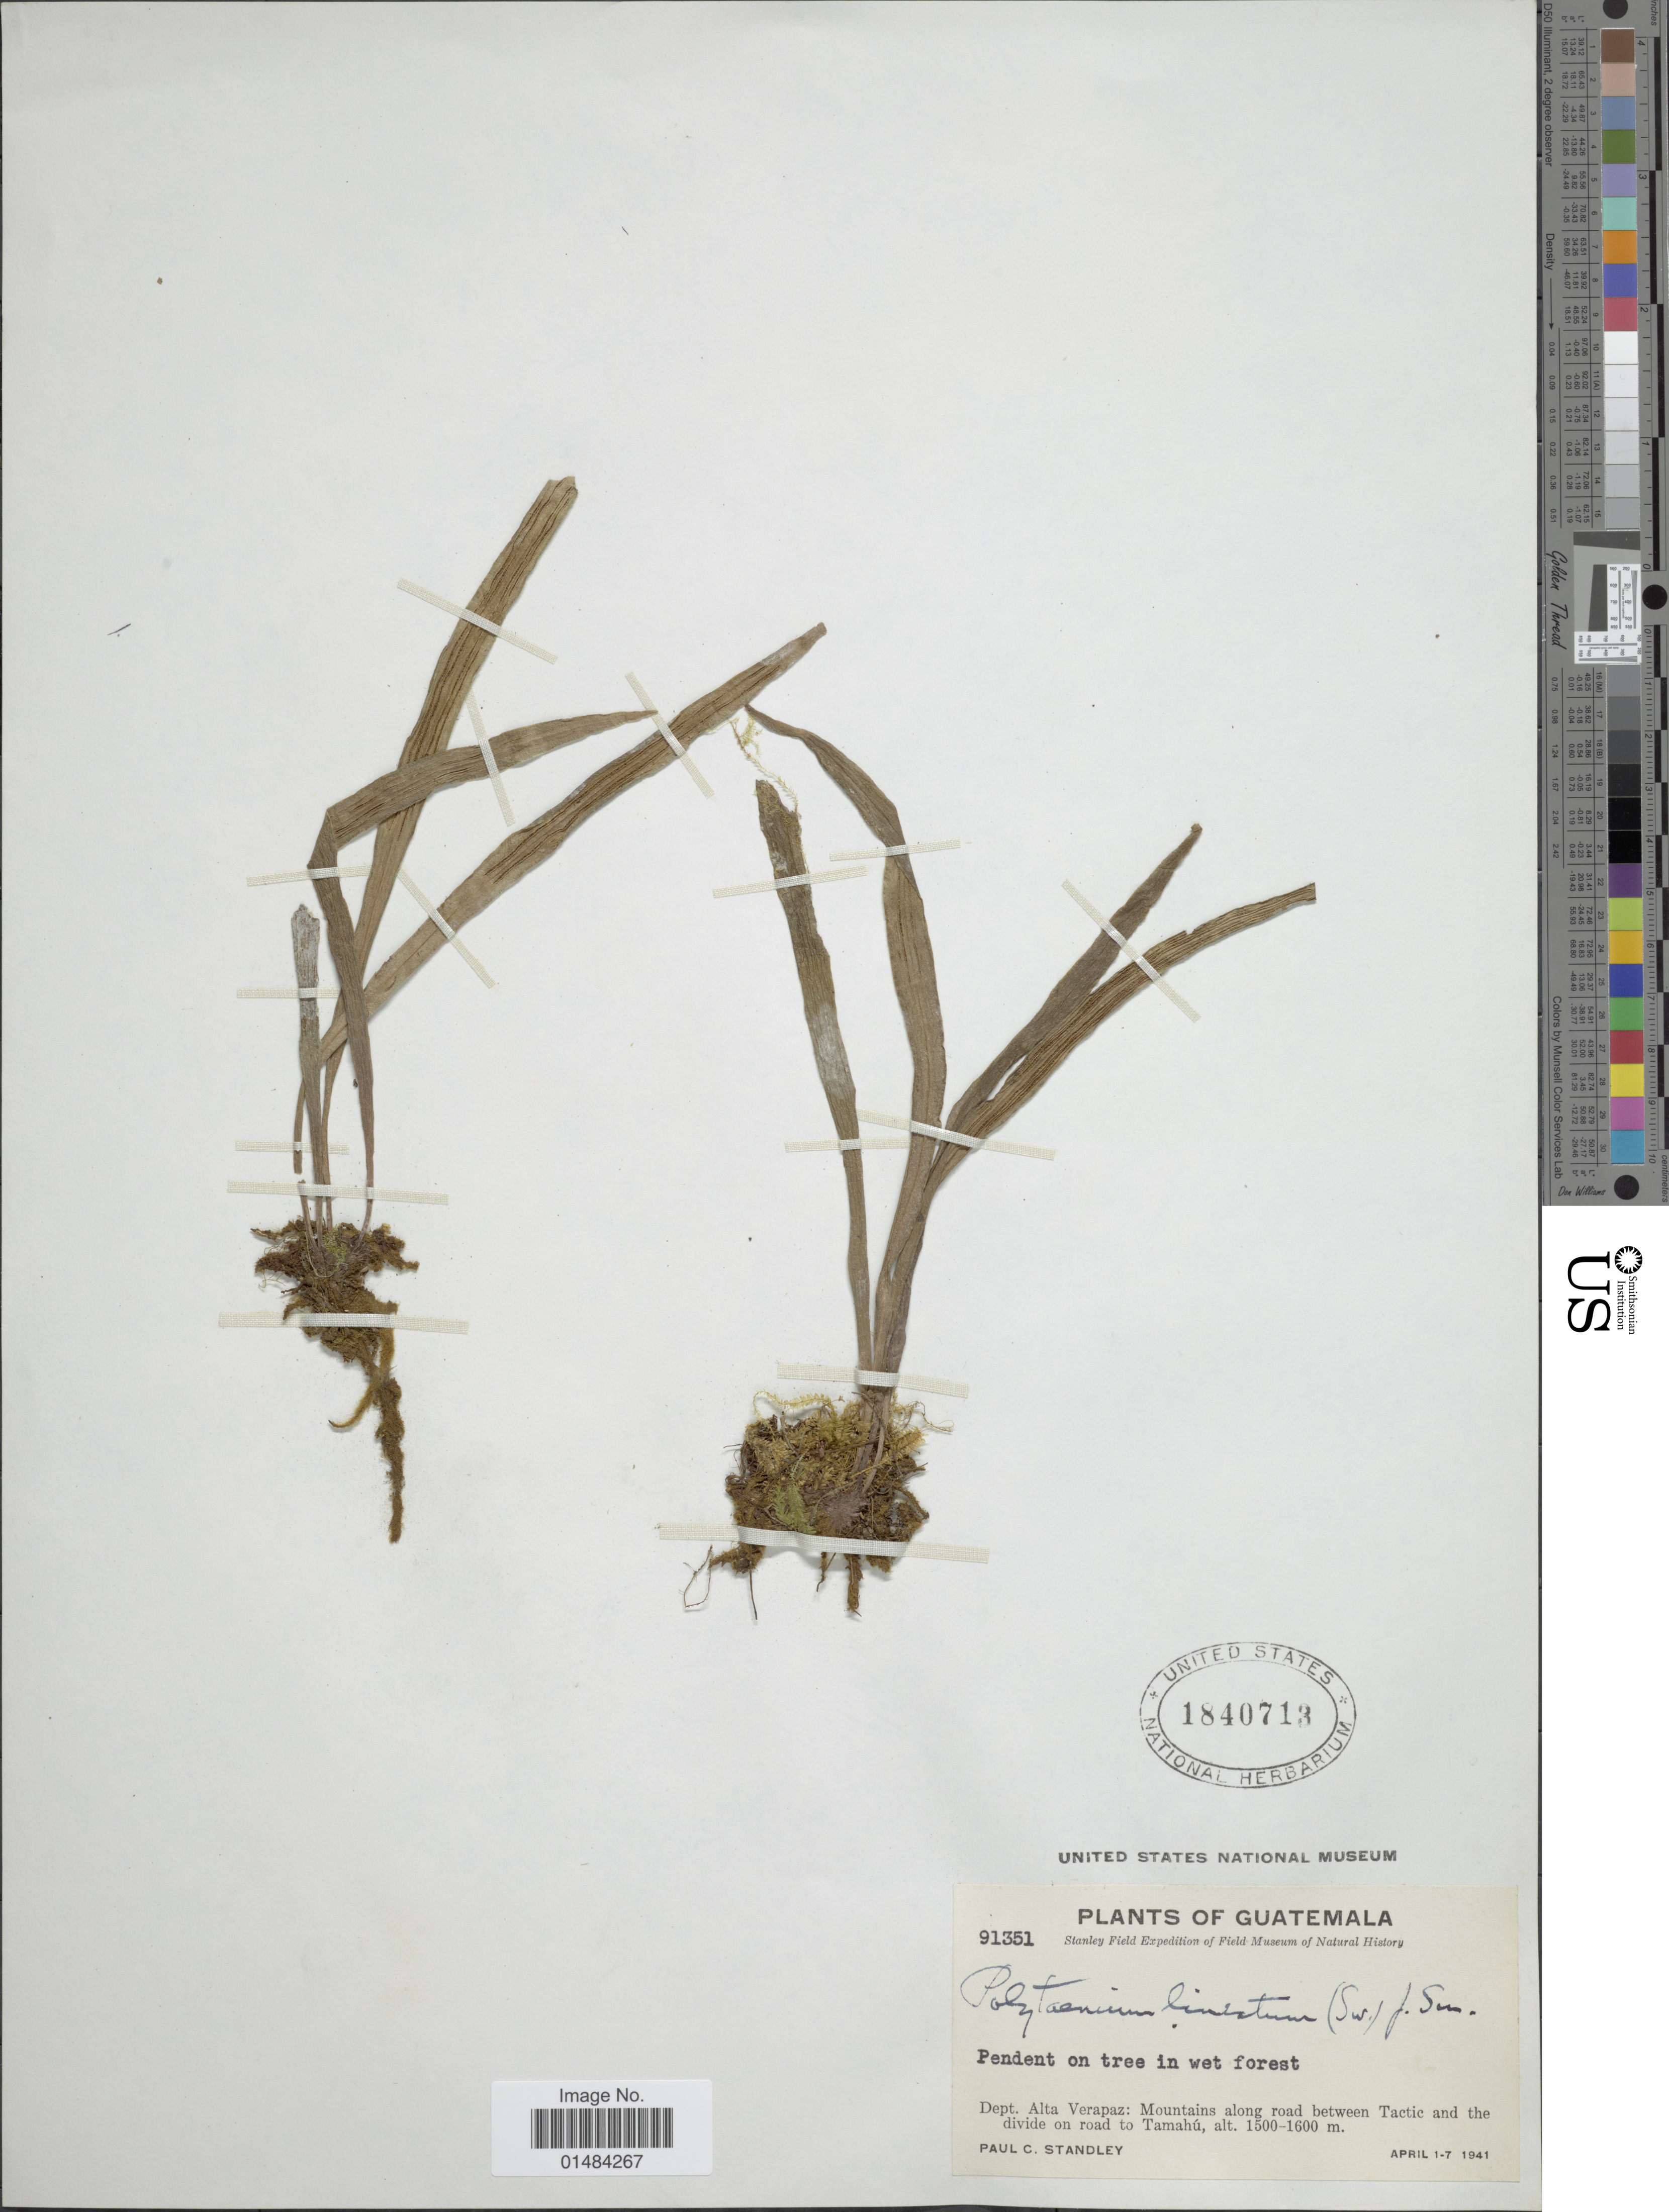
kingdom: Plantae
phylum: Tracheophyta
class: Polypodiopsida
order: Polypodiales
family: Pteridaceae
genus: Polytaenium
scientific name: Polytaenium lineatum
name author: (Sw.) J. Sm.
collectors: P. C. Standley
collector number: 91351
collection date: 1941-04-01/1941-04-07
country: Guatemala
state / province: Alta Verapaz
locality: Guatemala, Dept. Alta Verapaz: Mountains along road between Tactic and the divide on road to Tamanhu.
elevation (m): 1500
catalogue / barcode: US 1840713